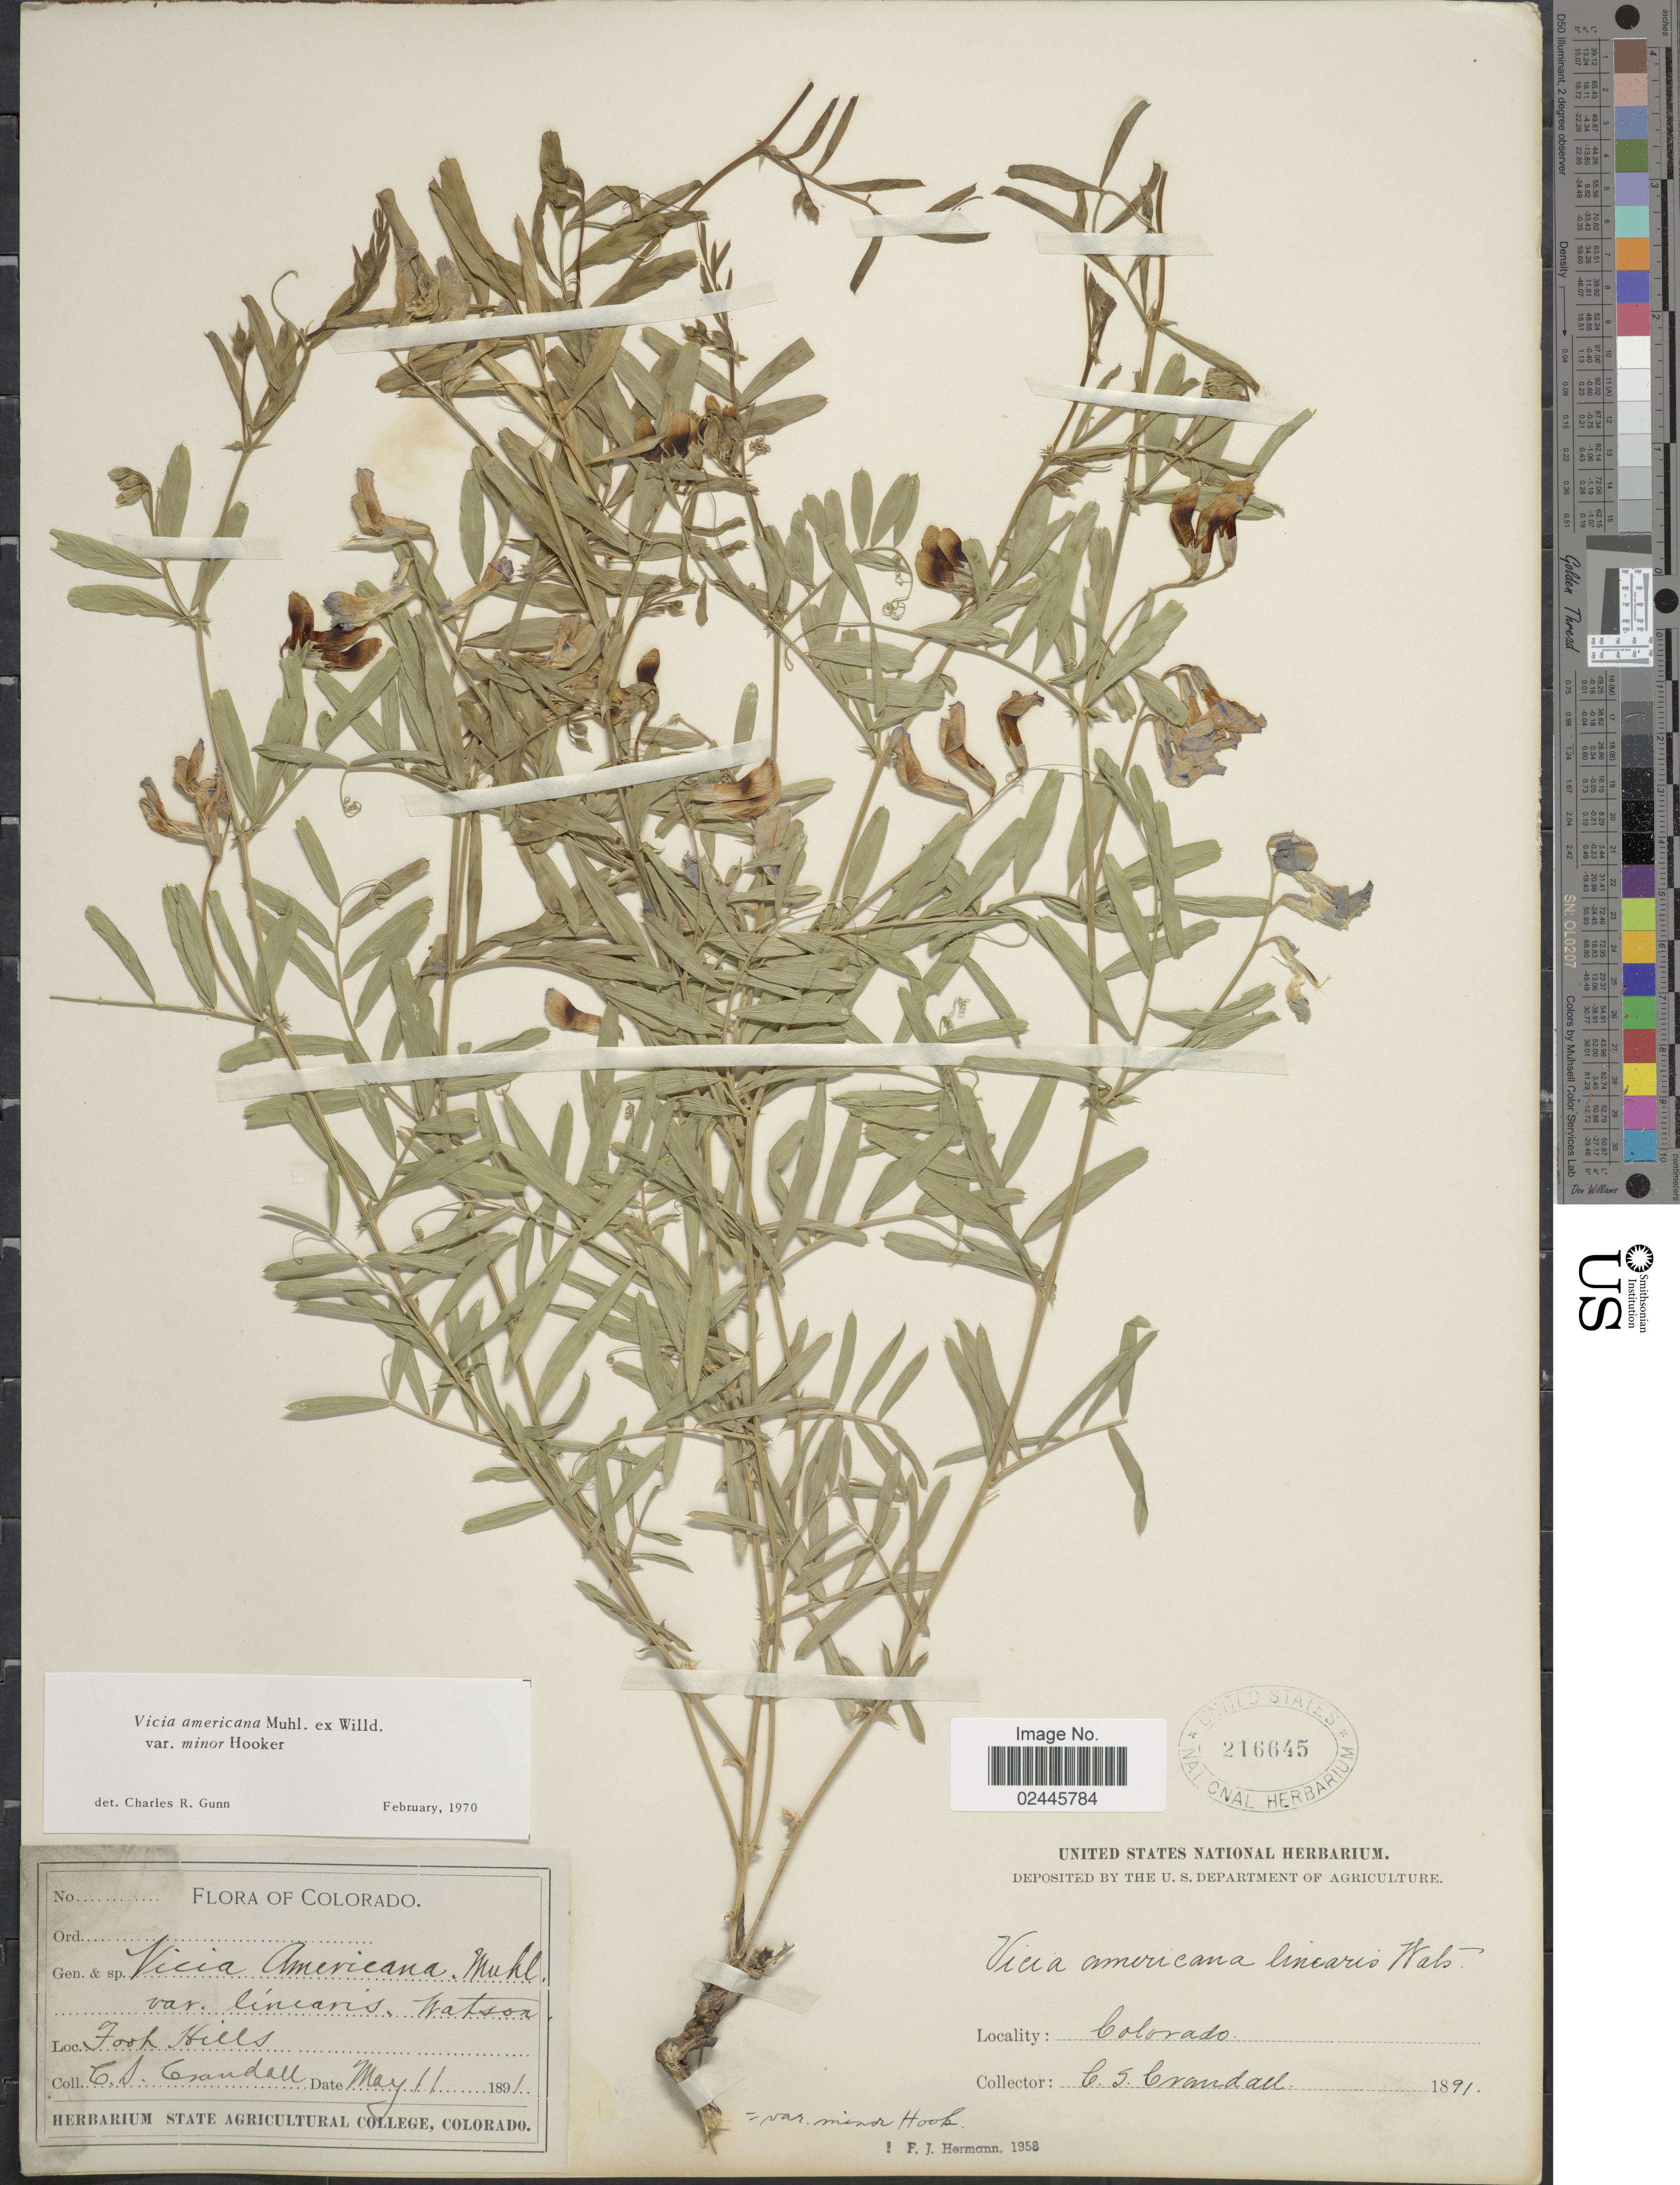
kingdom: Plantae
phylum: Tracheophyta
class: Magnoliopsida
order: Fabales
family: Fabaceae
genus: Vicia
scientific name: Vicia americana var. minor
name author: Hook.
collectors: C. Crandall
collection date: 1891-05-11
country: United States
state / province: Colorado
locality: Foot Hills. Colorado.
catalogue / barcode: US 216645